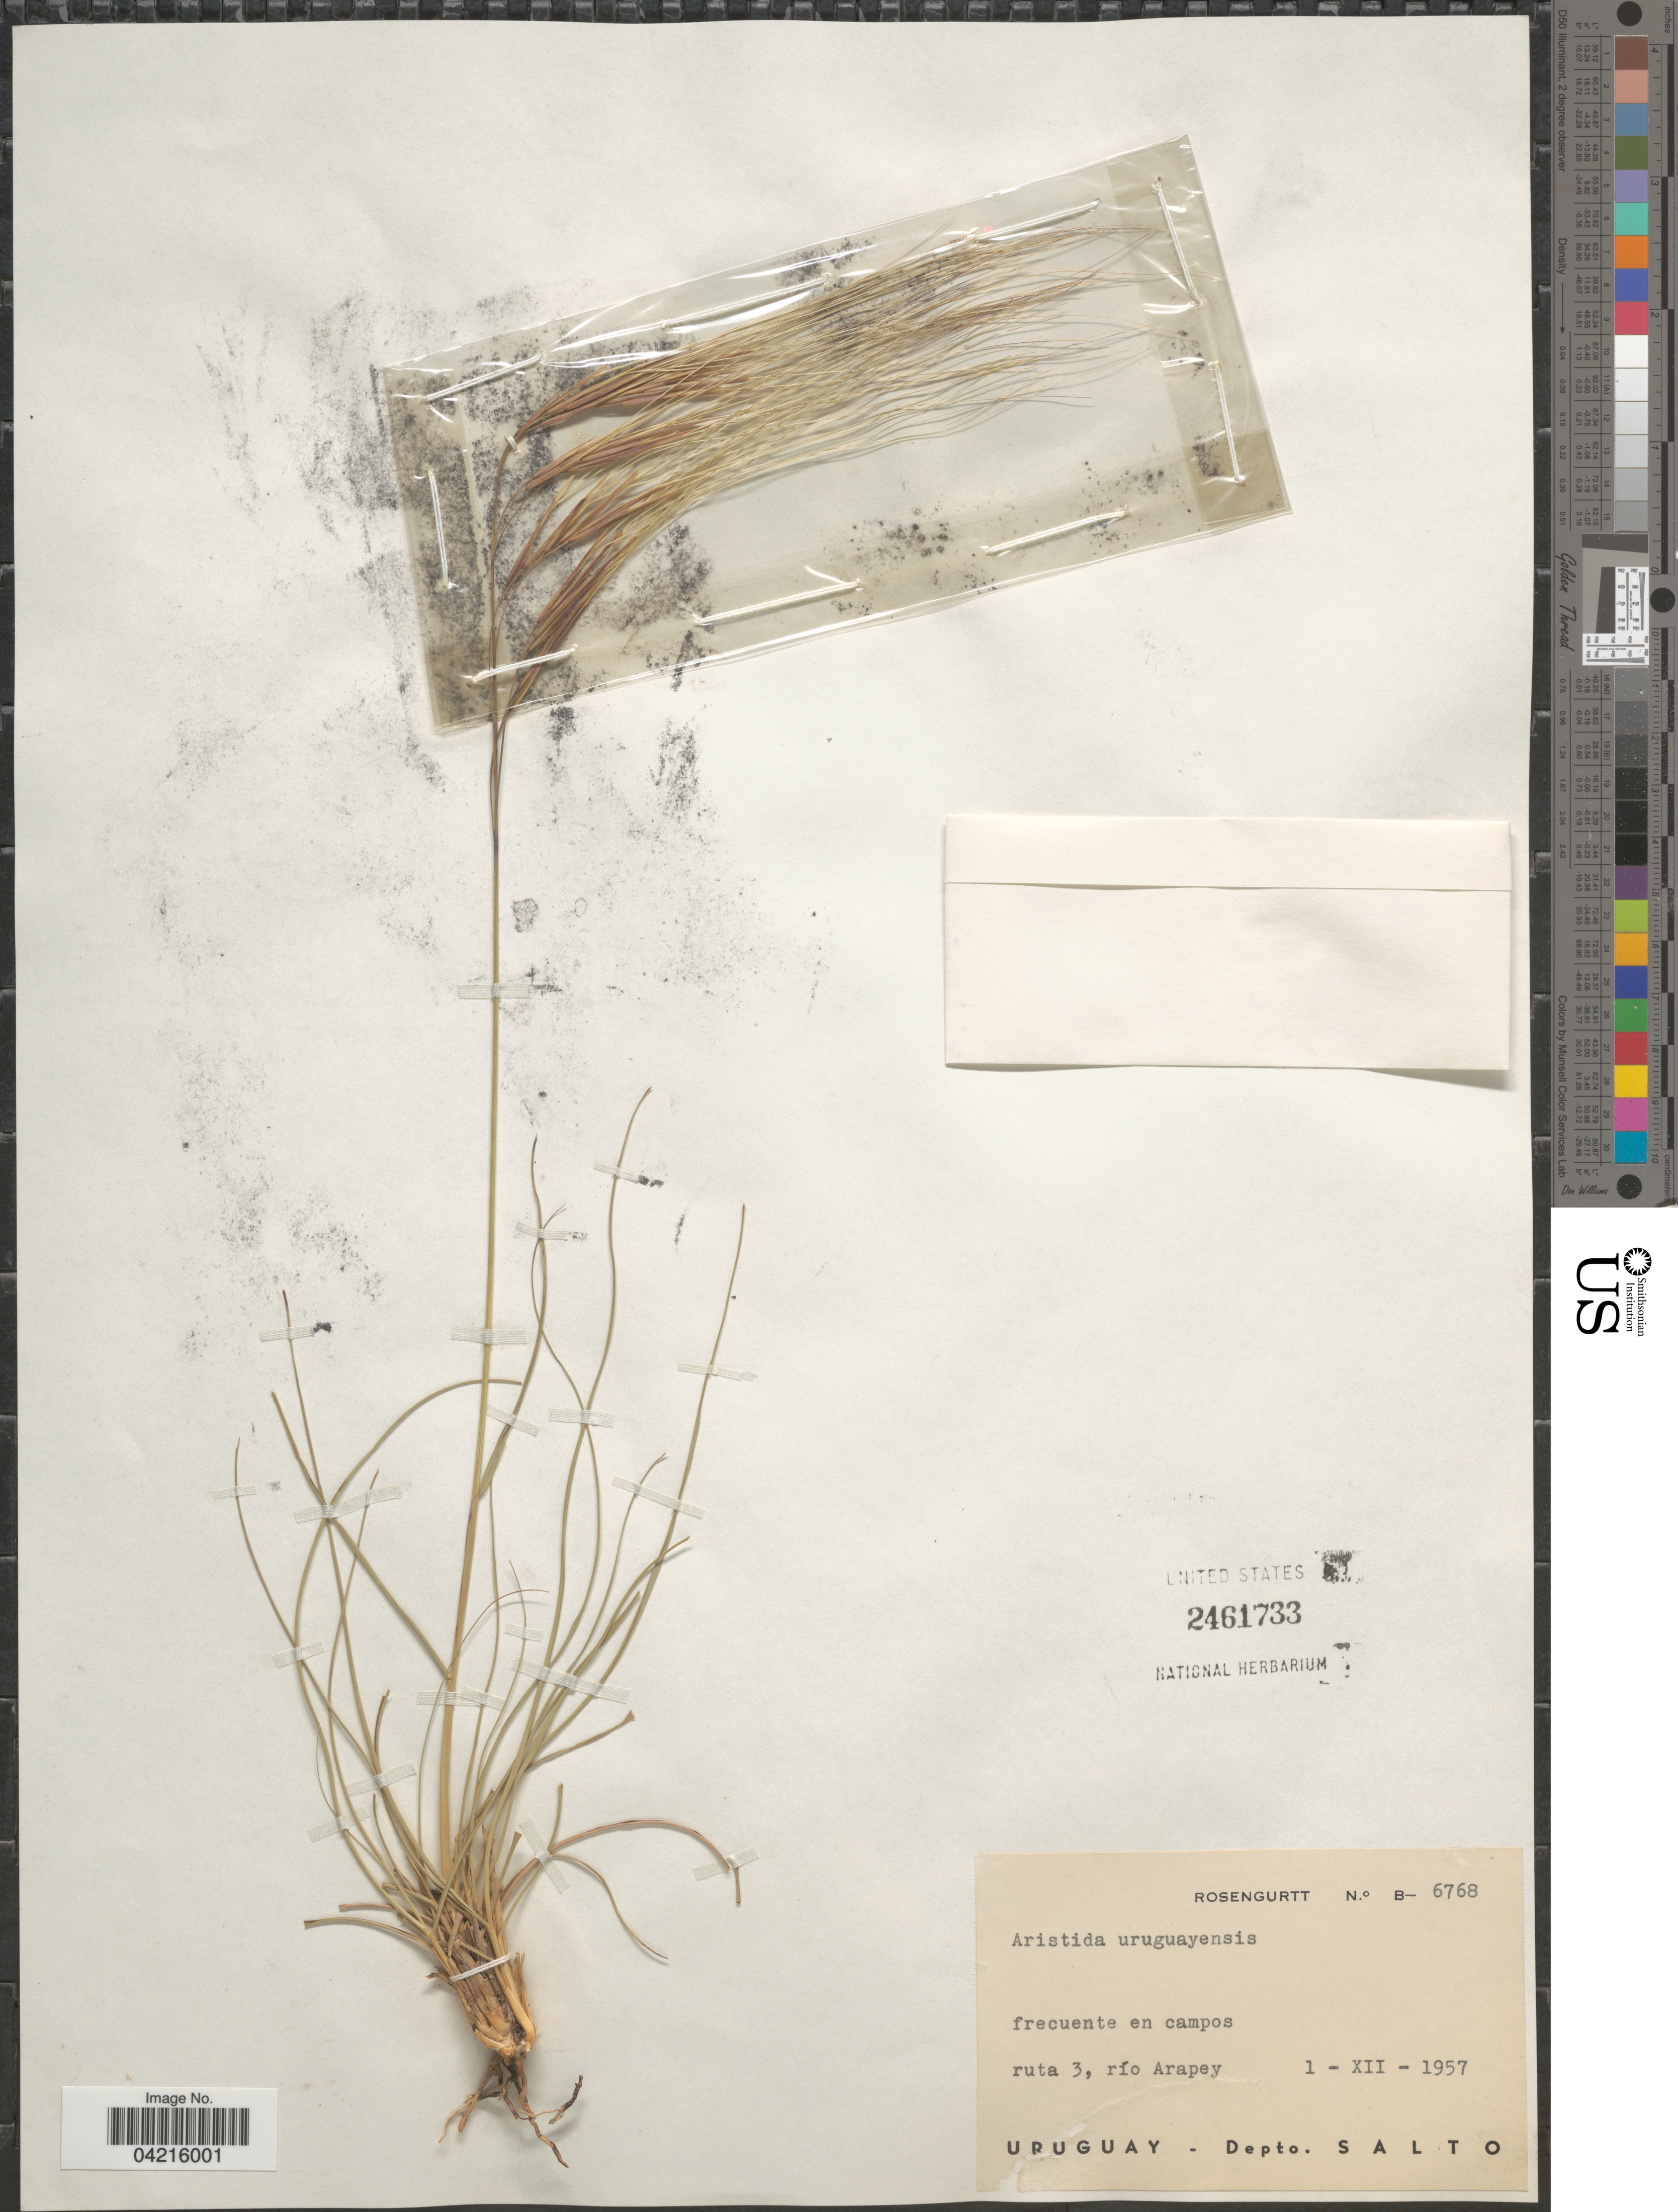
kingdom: Plantae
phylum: Tracheophyta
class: Liliopsida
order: Poales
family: Poaceae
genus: Aristida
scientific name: Aristida uruguayensis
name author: Henr.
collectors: Rosengurtt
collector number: B-6768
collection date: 1957-12-01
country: Uruguay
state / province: Salto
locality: Ruta 3, río Arapey. Depto. Salto.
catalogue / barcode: US 2461733